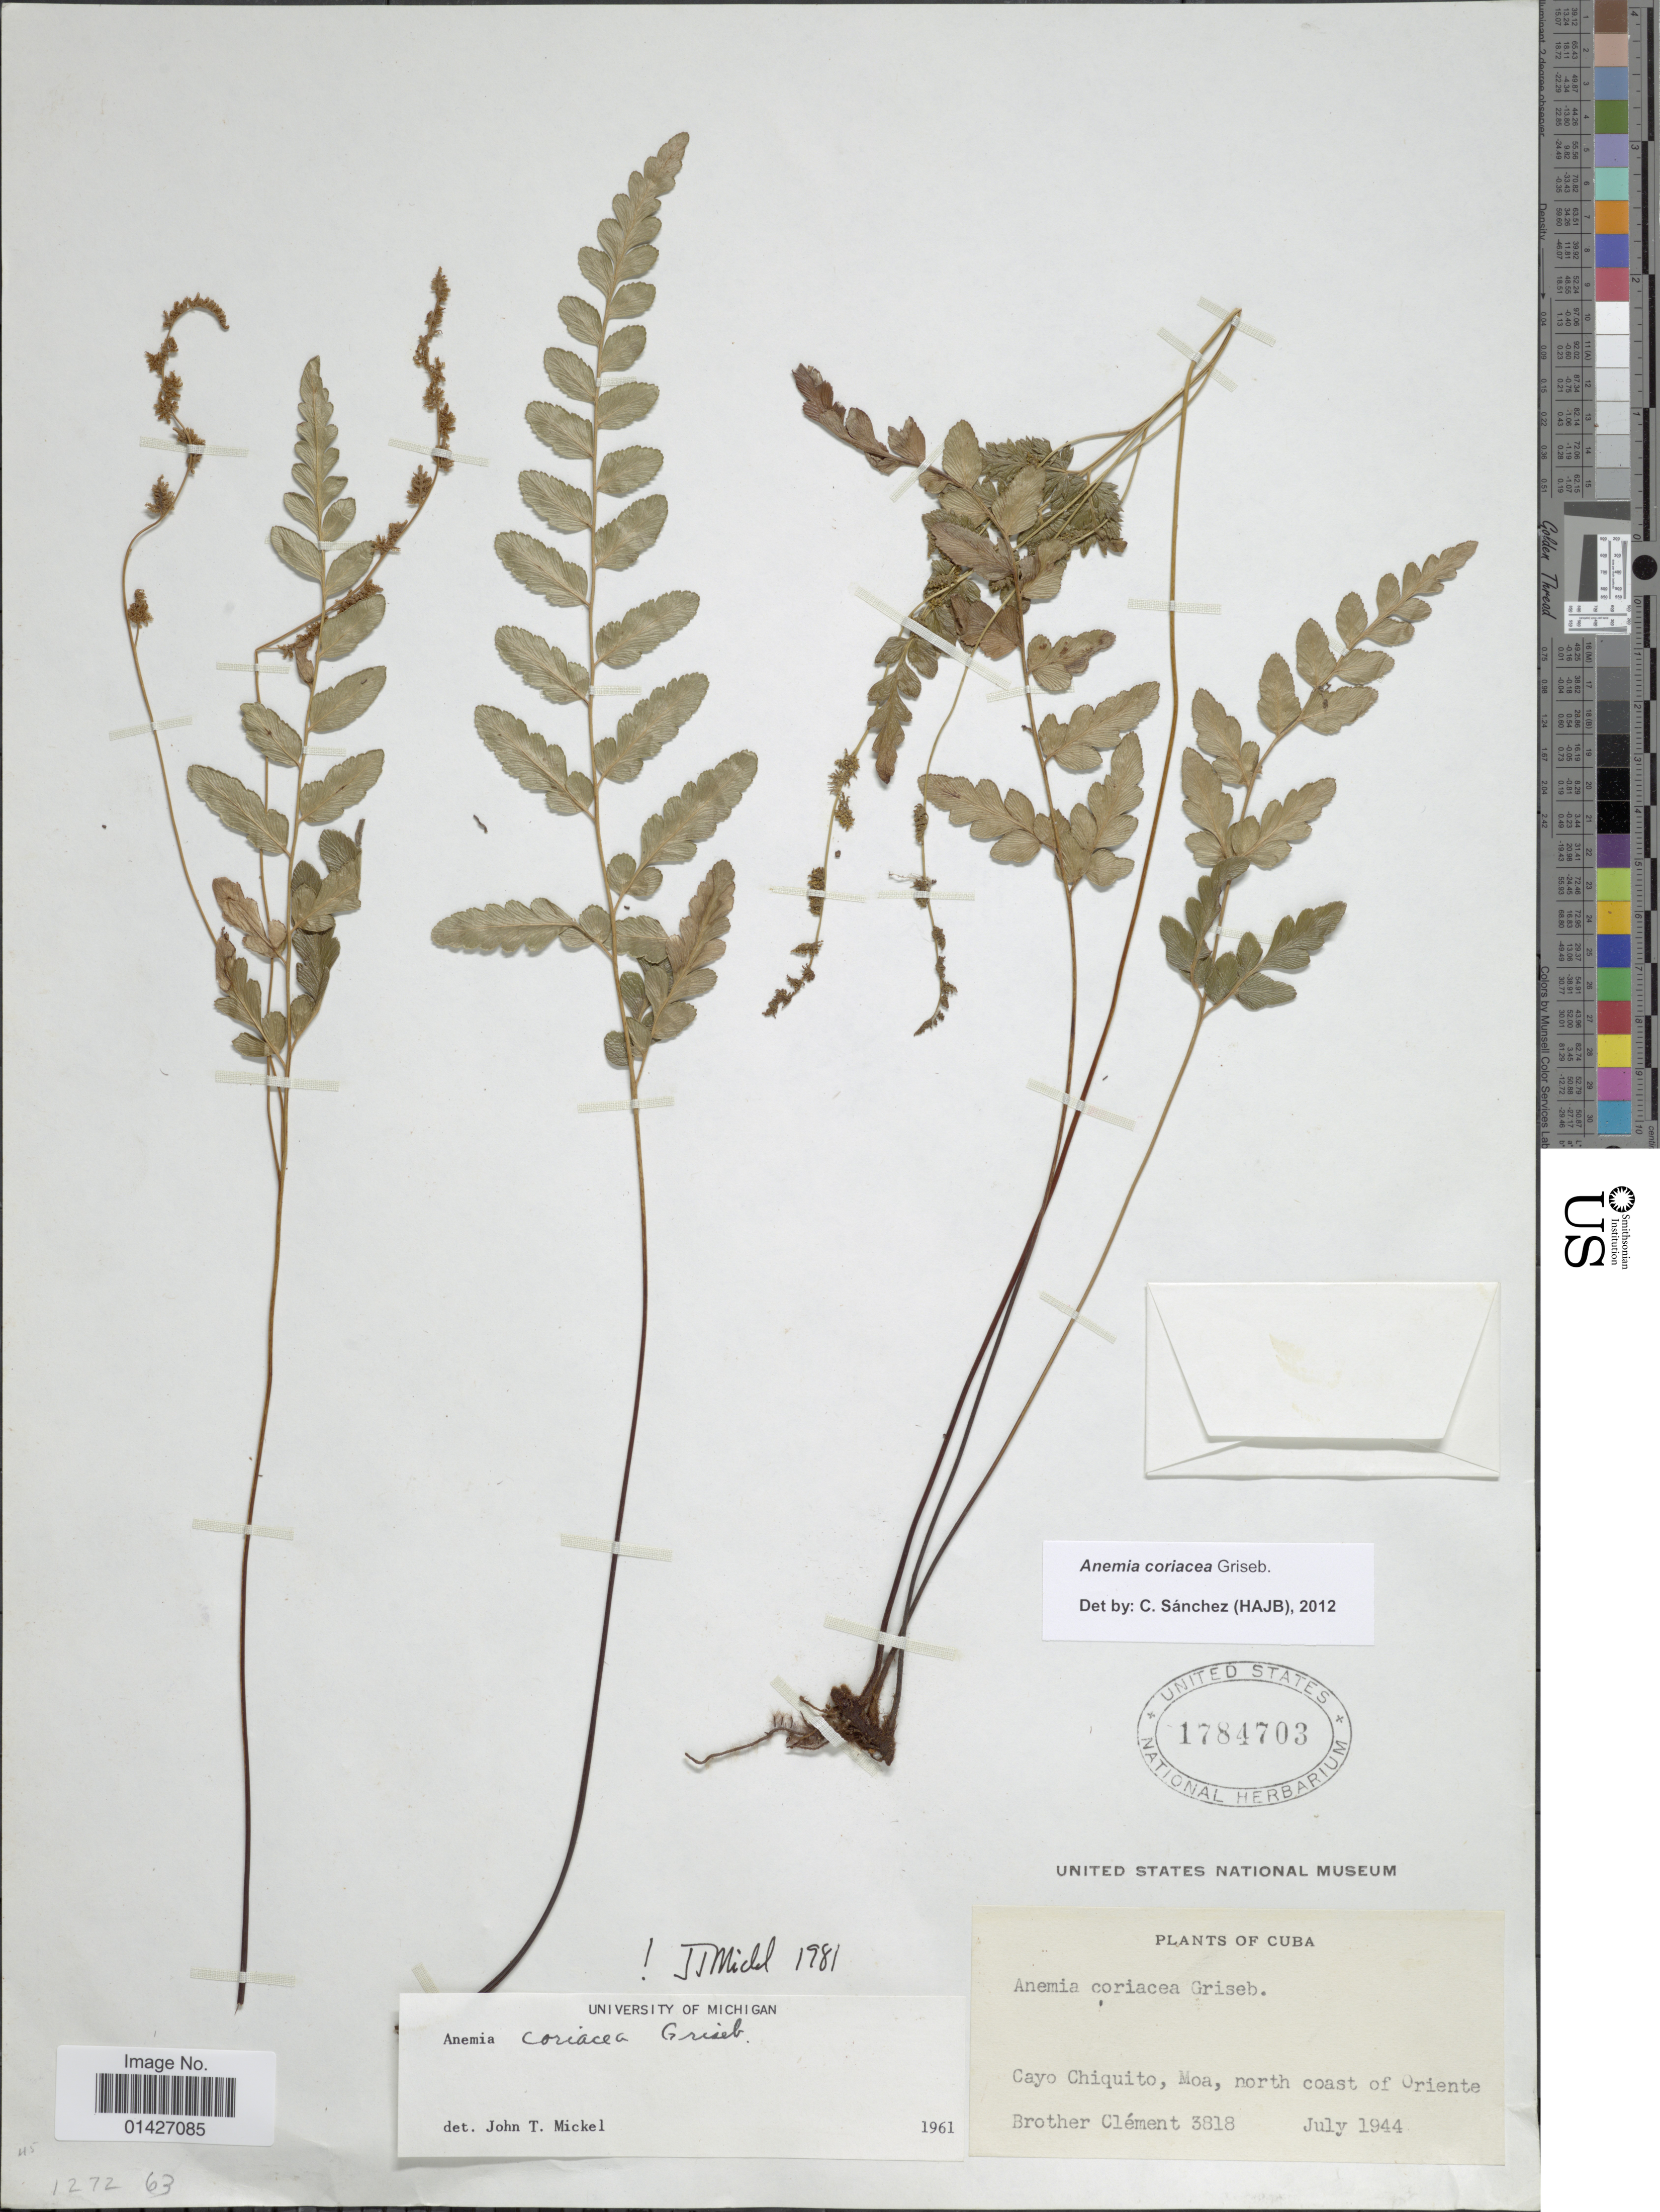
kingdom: Plantae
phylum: Tracheophyta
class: Polypodiopsida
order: Schizaeales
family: Anemiaceae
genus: Anemia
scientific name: Anemia coriacea f. coriacea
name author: Griseb.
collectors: B. Clement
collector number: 3818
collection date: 1944-07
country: Cuba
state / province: Oriente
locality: Cayo Chiguito, Moa, north coast of Oriente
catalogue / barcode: US 1784703